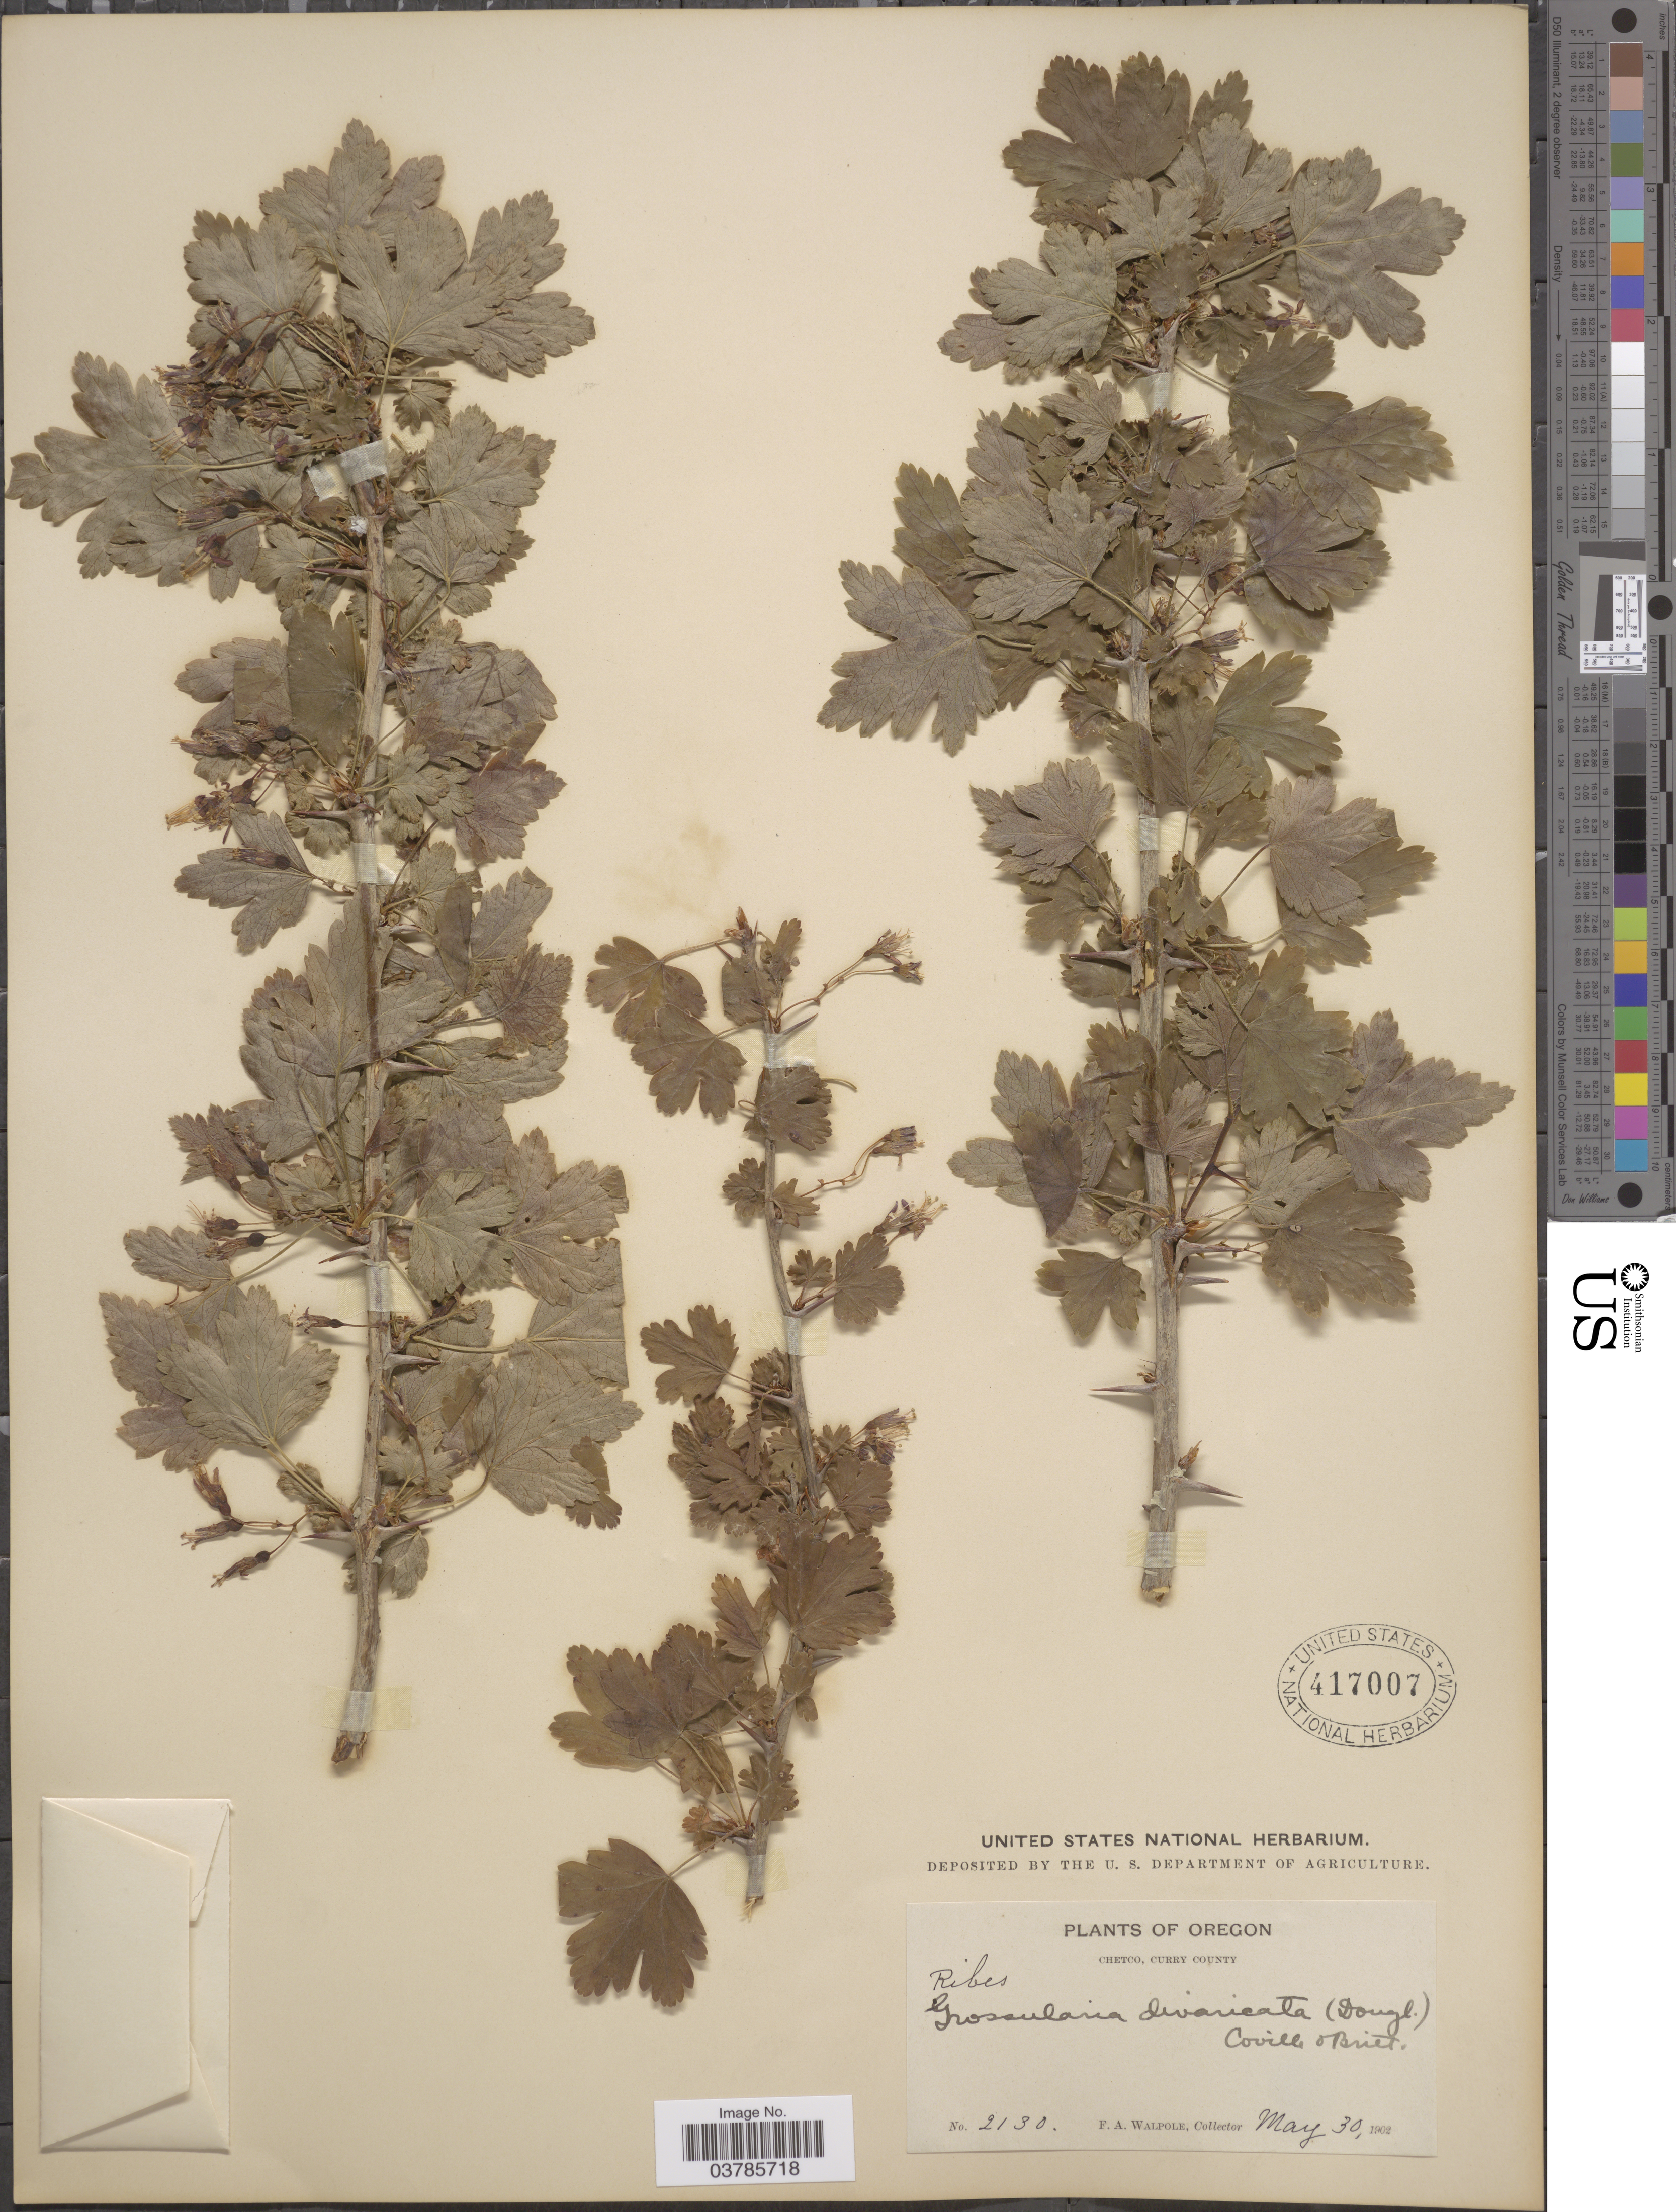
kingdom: Plantae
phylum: Tracheophyta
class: Magnoliopsida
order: Saxifragales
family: Grossulariaceae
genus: Ribes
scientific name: Ribes divaricatum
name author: Douglas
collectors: F. Walpole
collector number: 2130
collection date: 1902-05-30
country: United States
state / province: Oregon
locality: Chetco, Curry County.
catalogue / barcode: US 417007